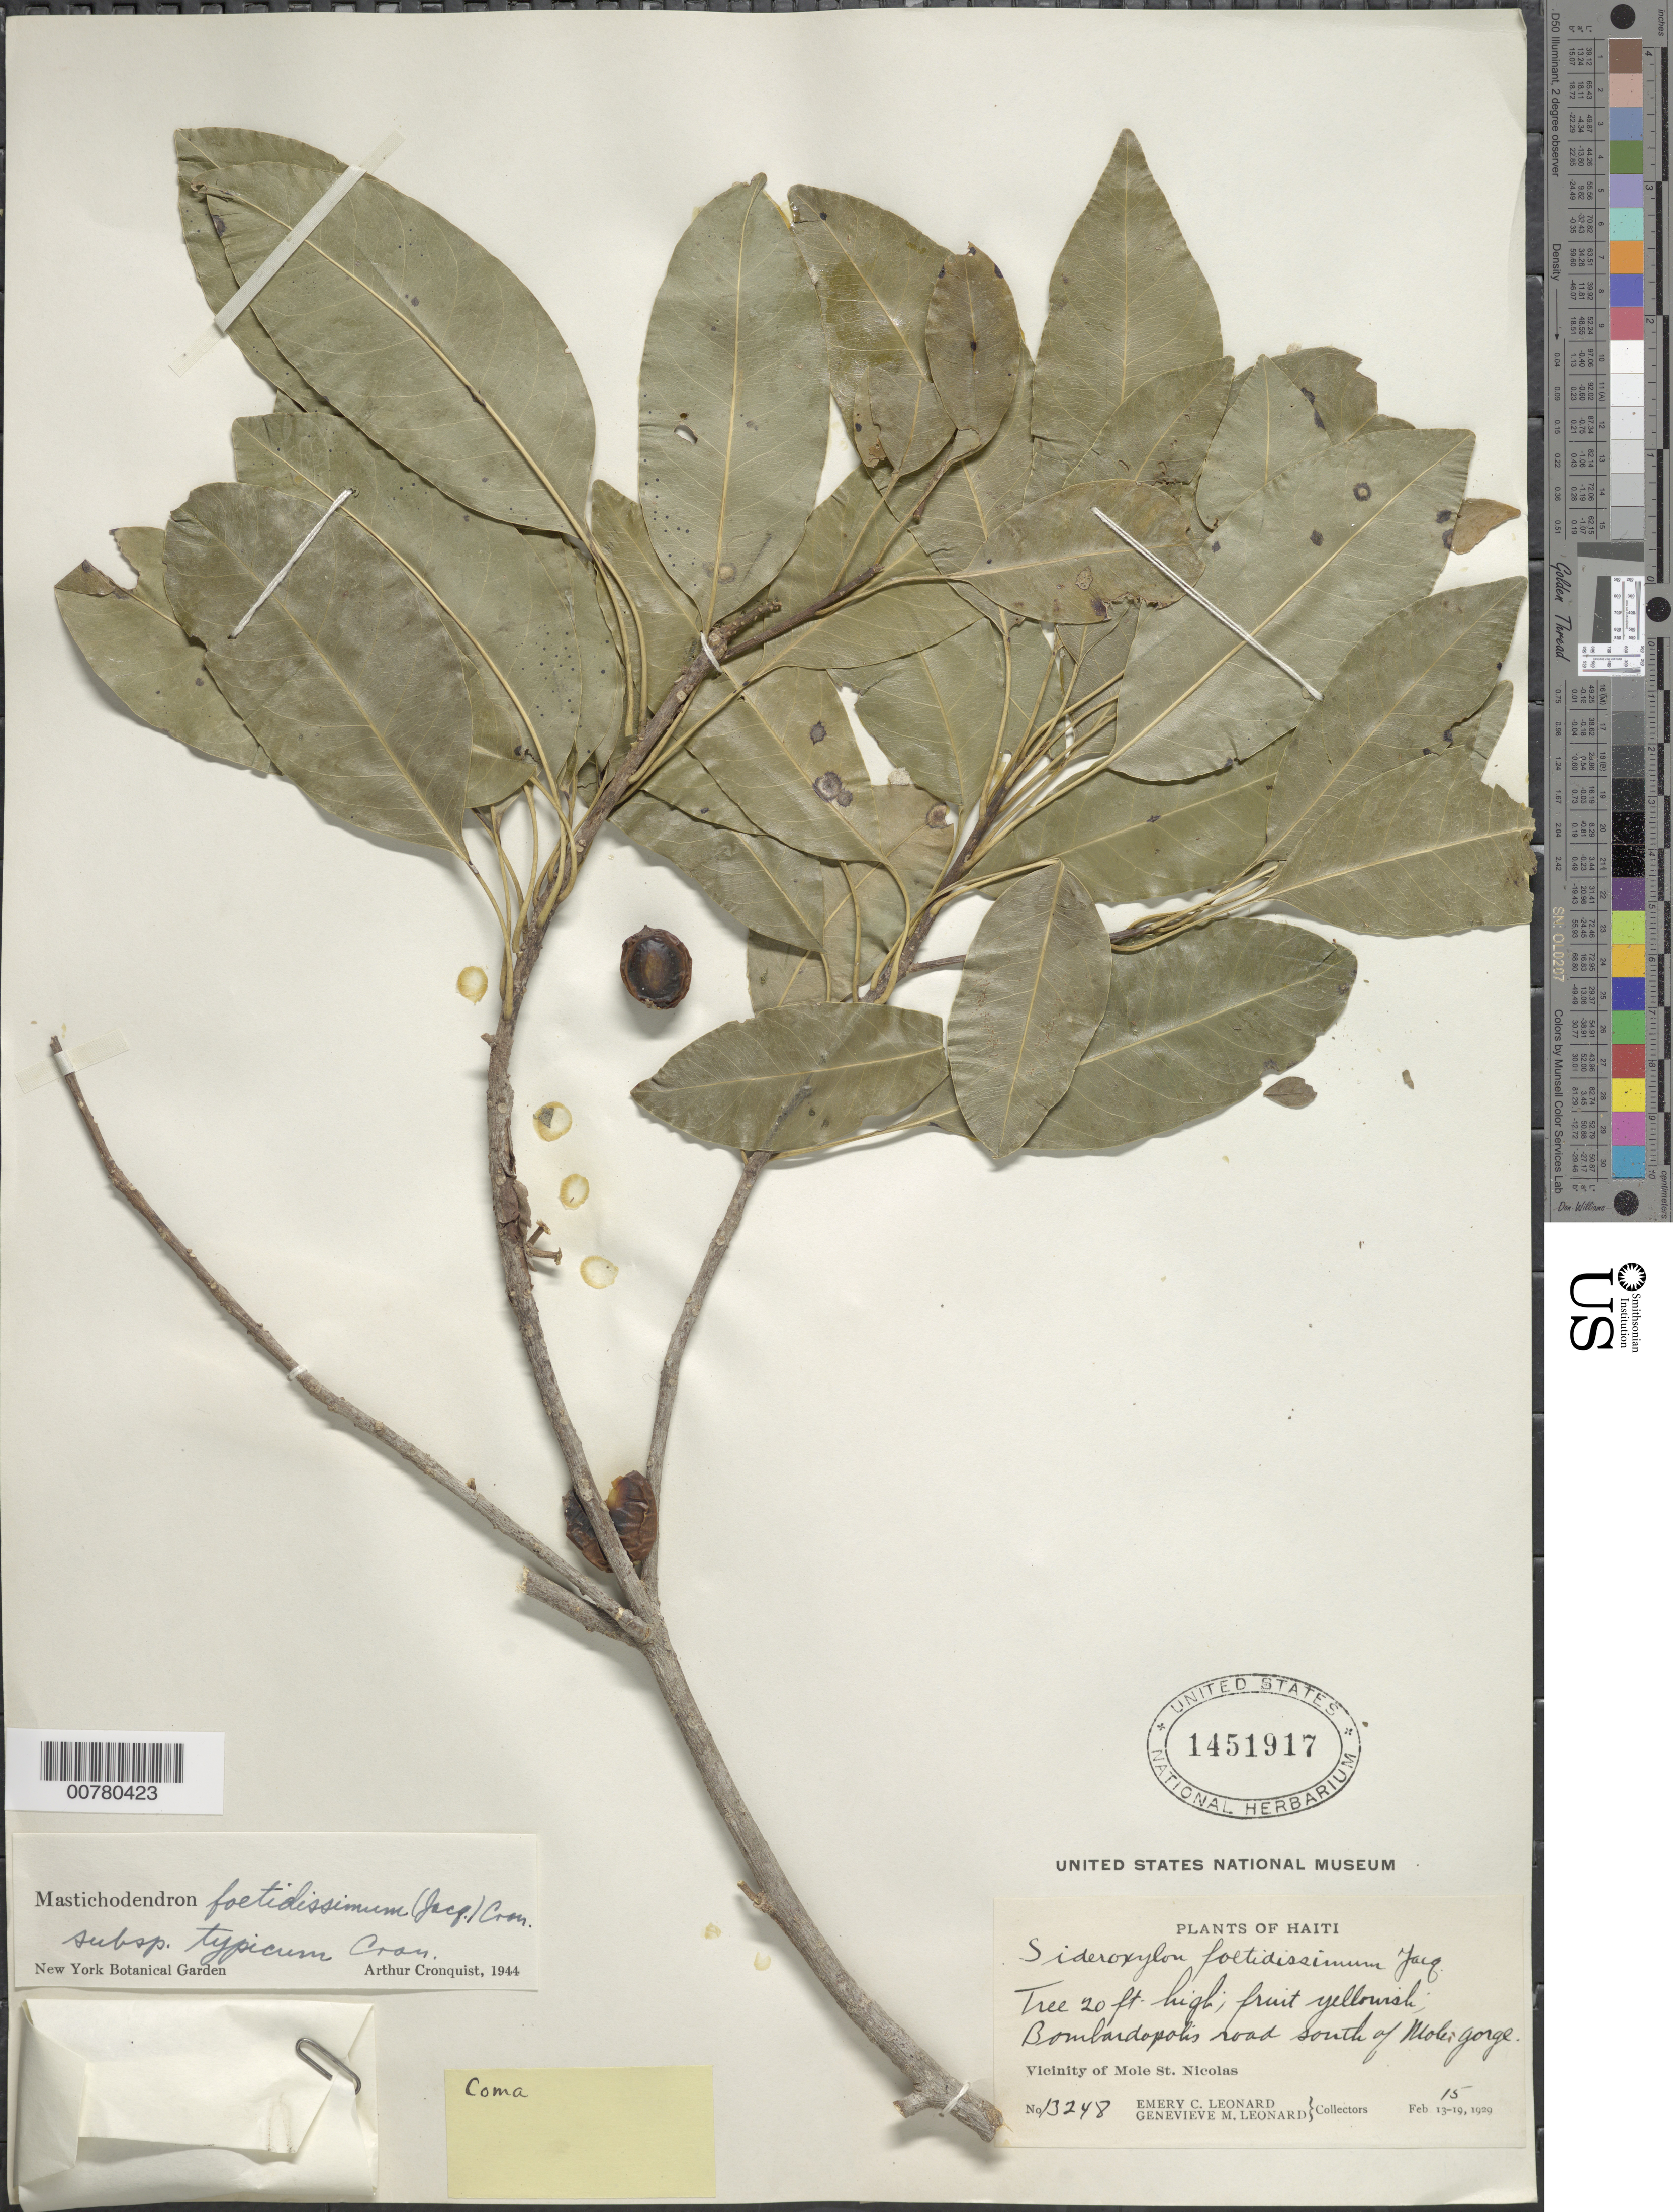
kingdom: Plantae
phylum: Tracheophyta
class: Magnoliopsida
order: Ericales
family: Sapotaceae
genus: Sideroxylon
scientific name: Sideroxylon foetidissimum subsp. foetidissimum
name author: Jacq.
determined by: Cronquist, A. J.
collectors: E. C. Leonard & G. M. Leonard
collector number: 13248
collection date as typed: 15 Feb 1929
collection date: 1929-02-15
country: Haiti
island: Hispaniola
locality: Vicinity of Mole St. Nicolas, Bombardopolis road south of Mole gorge.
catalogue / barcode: US 1451917